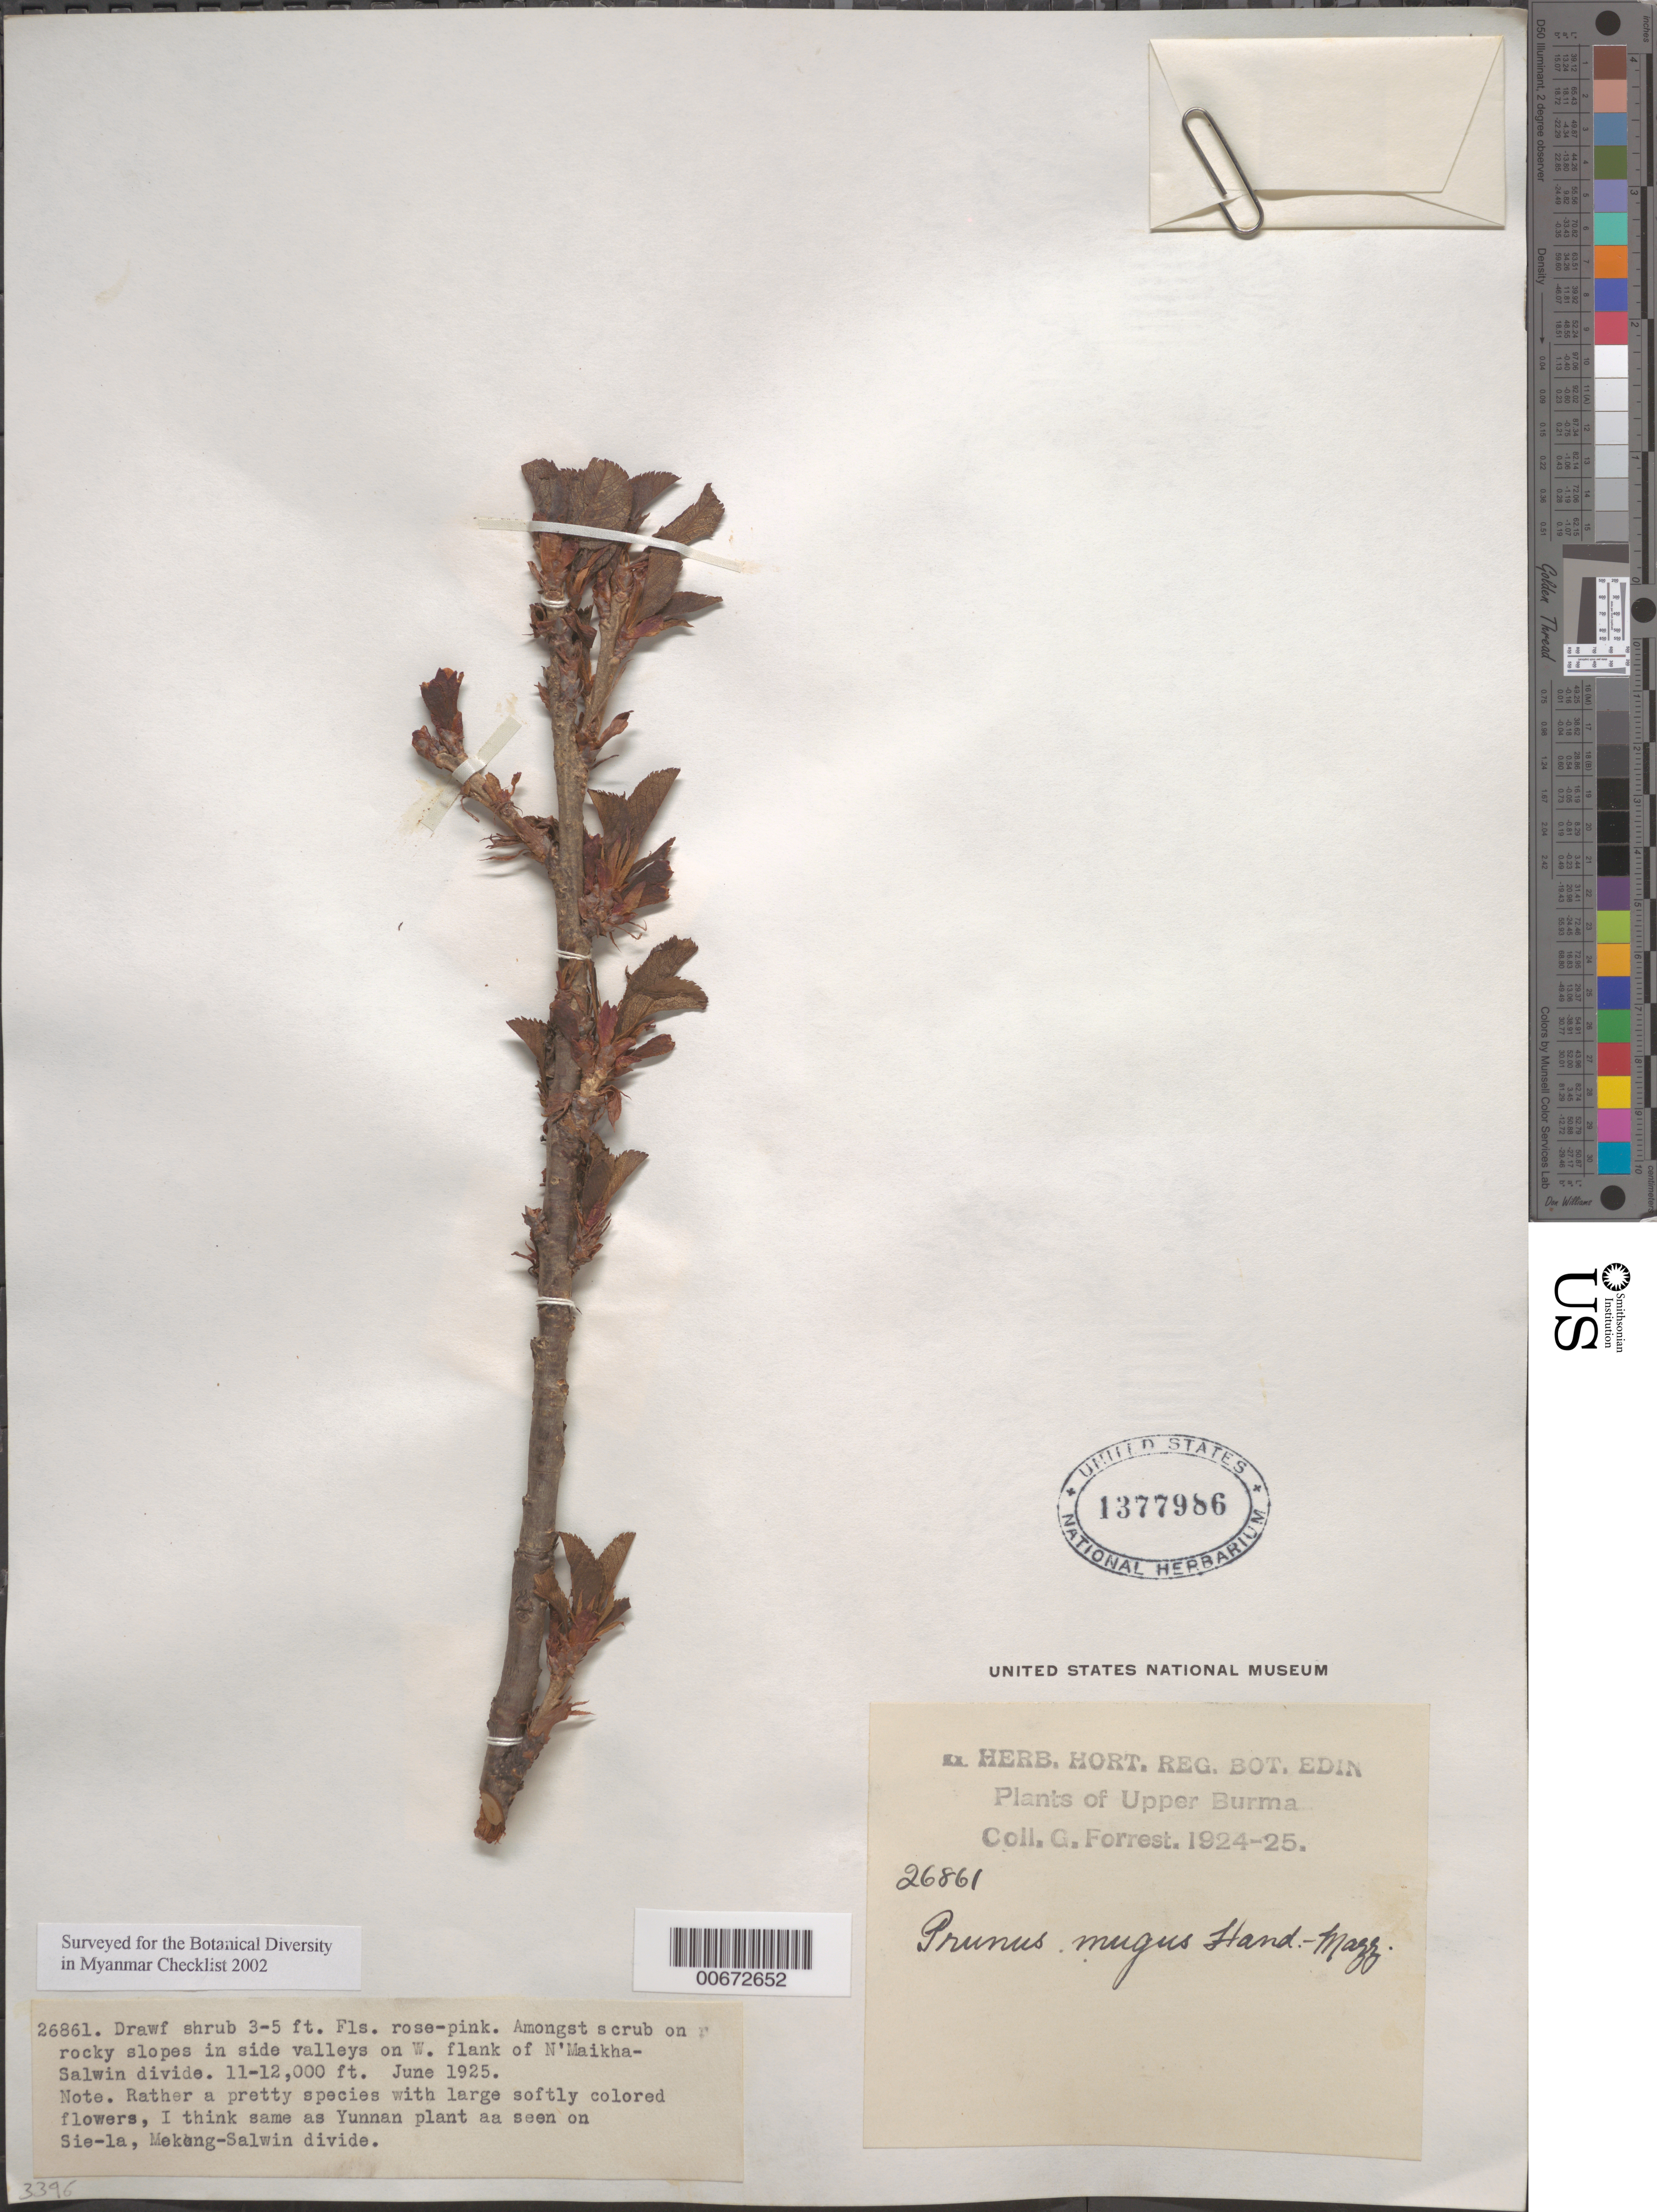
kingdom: Plantae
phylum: Tracheophyta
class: Magnoliopsida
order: Rosales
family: Rosaceae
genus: Prunus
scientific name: Prunus mugus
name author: Hand.-Mazz.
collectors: G. Forrest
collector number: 26861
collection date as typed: Jun 1925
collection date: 1925-06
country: Myanmar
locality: Upper Burma, W flank N'Maikha-Salwin Divide.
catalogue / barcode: US 1377986